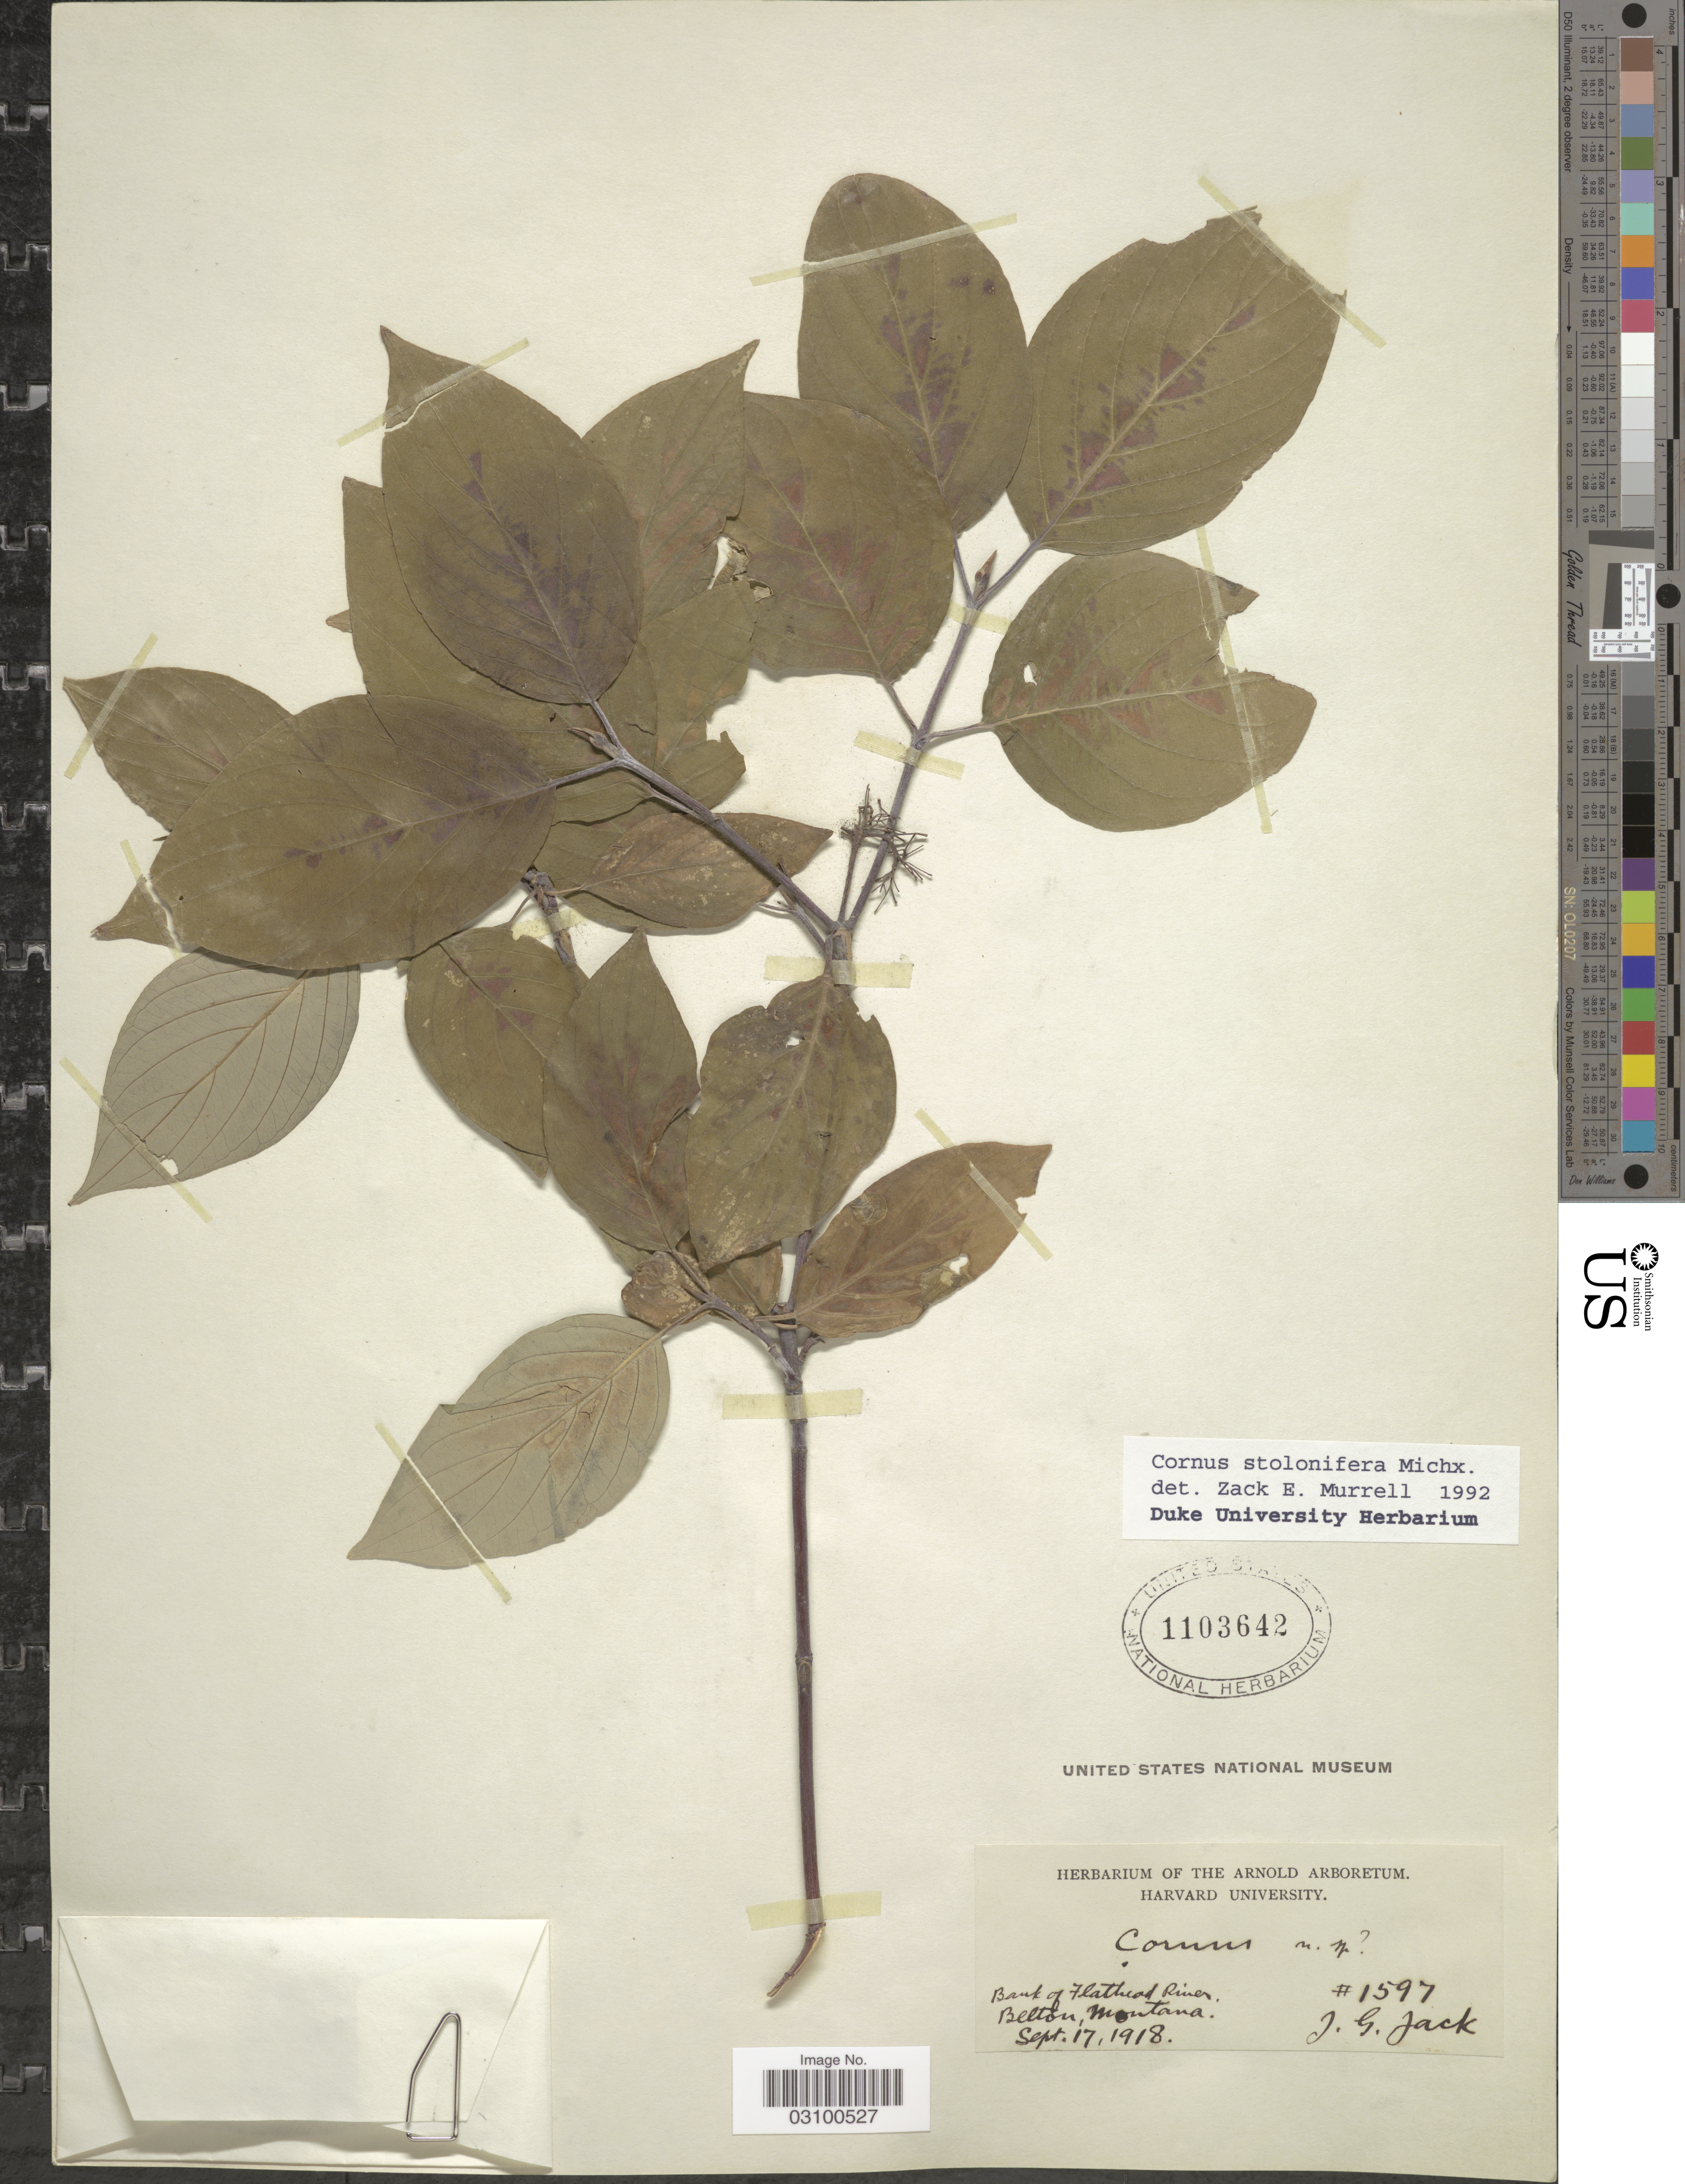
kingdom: Plantae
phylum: Tracheophyta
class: Magnoliopsida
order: Cornales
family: Cornaceae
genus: Cornus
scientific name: Cornus sericea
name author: L.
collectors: J. G. Jack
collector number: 1597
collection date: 1918-09-17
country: United States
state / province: Montana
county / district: Flathead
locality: Bank of Flathead River. Belton.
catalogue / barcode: US 1103642